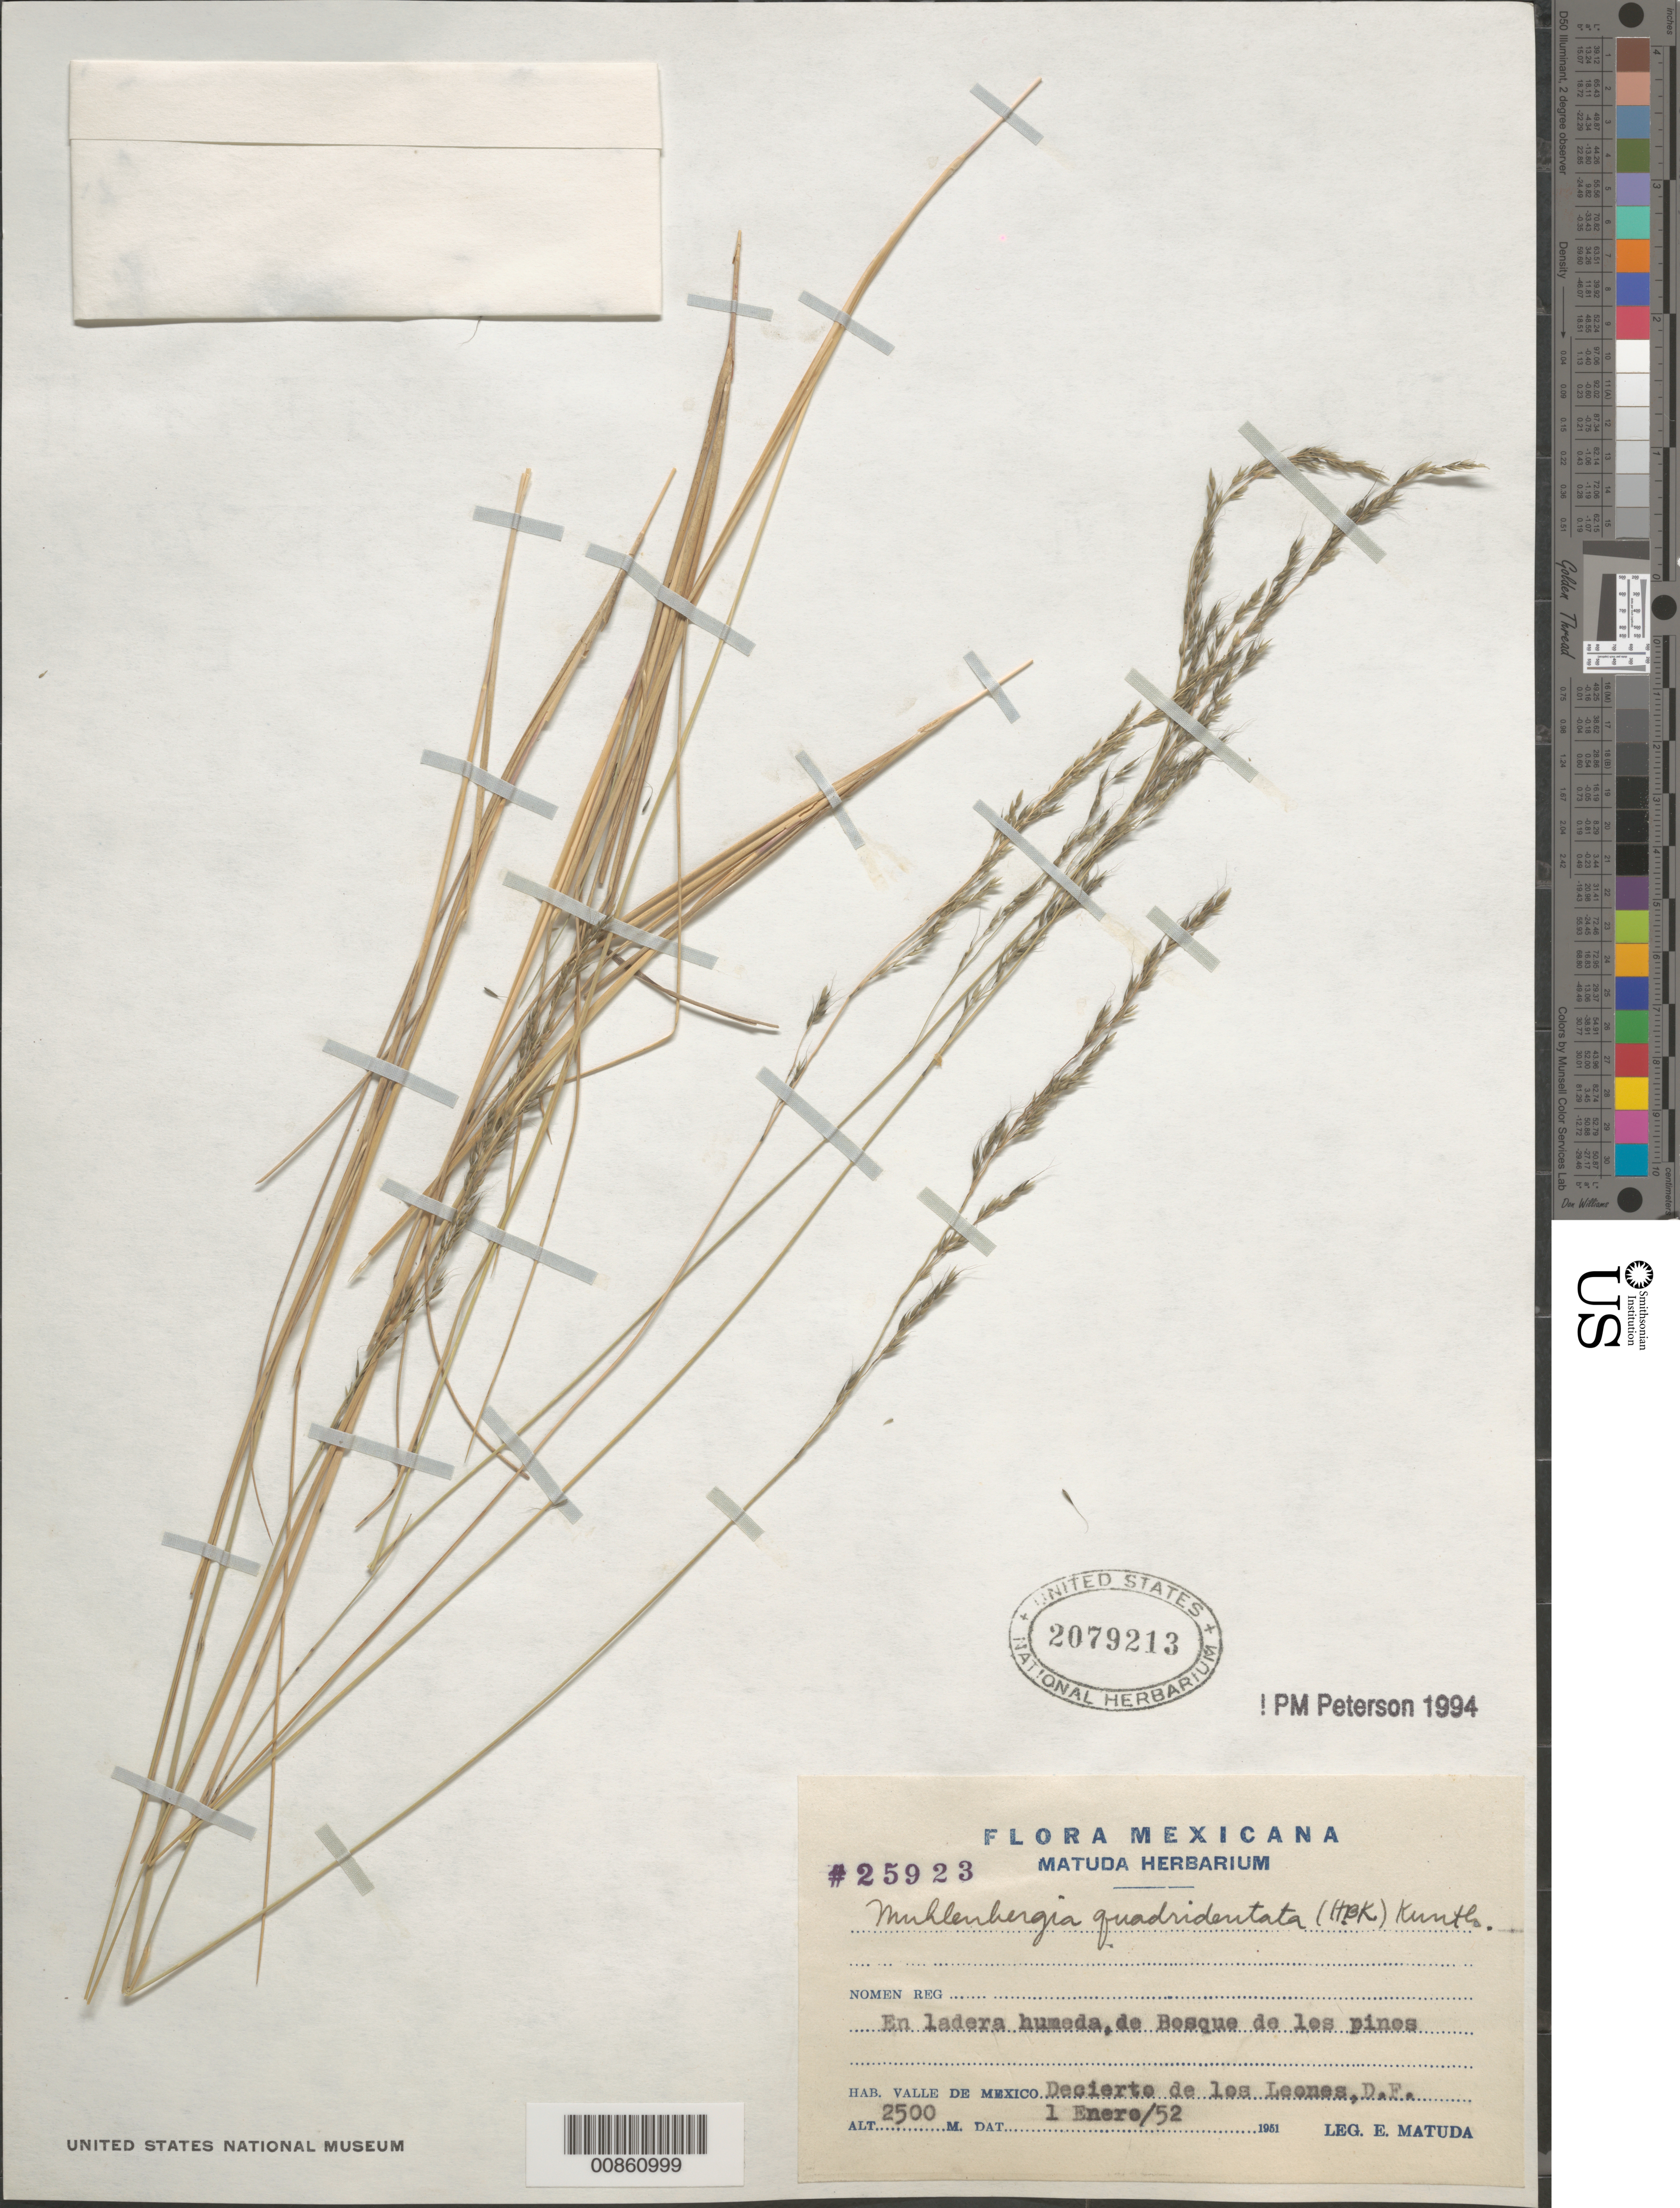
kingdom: Plantae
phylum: Tracheophyta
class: Liliopsida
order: Poales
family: Poaceae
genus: Muhlenbergia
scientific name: Muhlenbergia purpusii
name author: Mez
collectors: Bro. E. Lyonnet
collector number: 25923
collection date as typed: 01 Jan 1952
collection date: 1952-01-01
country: Mexico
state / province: Distrito Federal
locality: Desierto de Los Leones, Delegación Cuajimalpa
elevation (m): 2500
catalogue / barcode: US 2079213